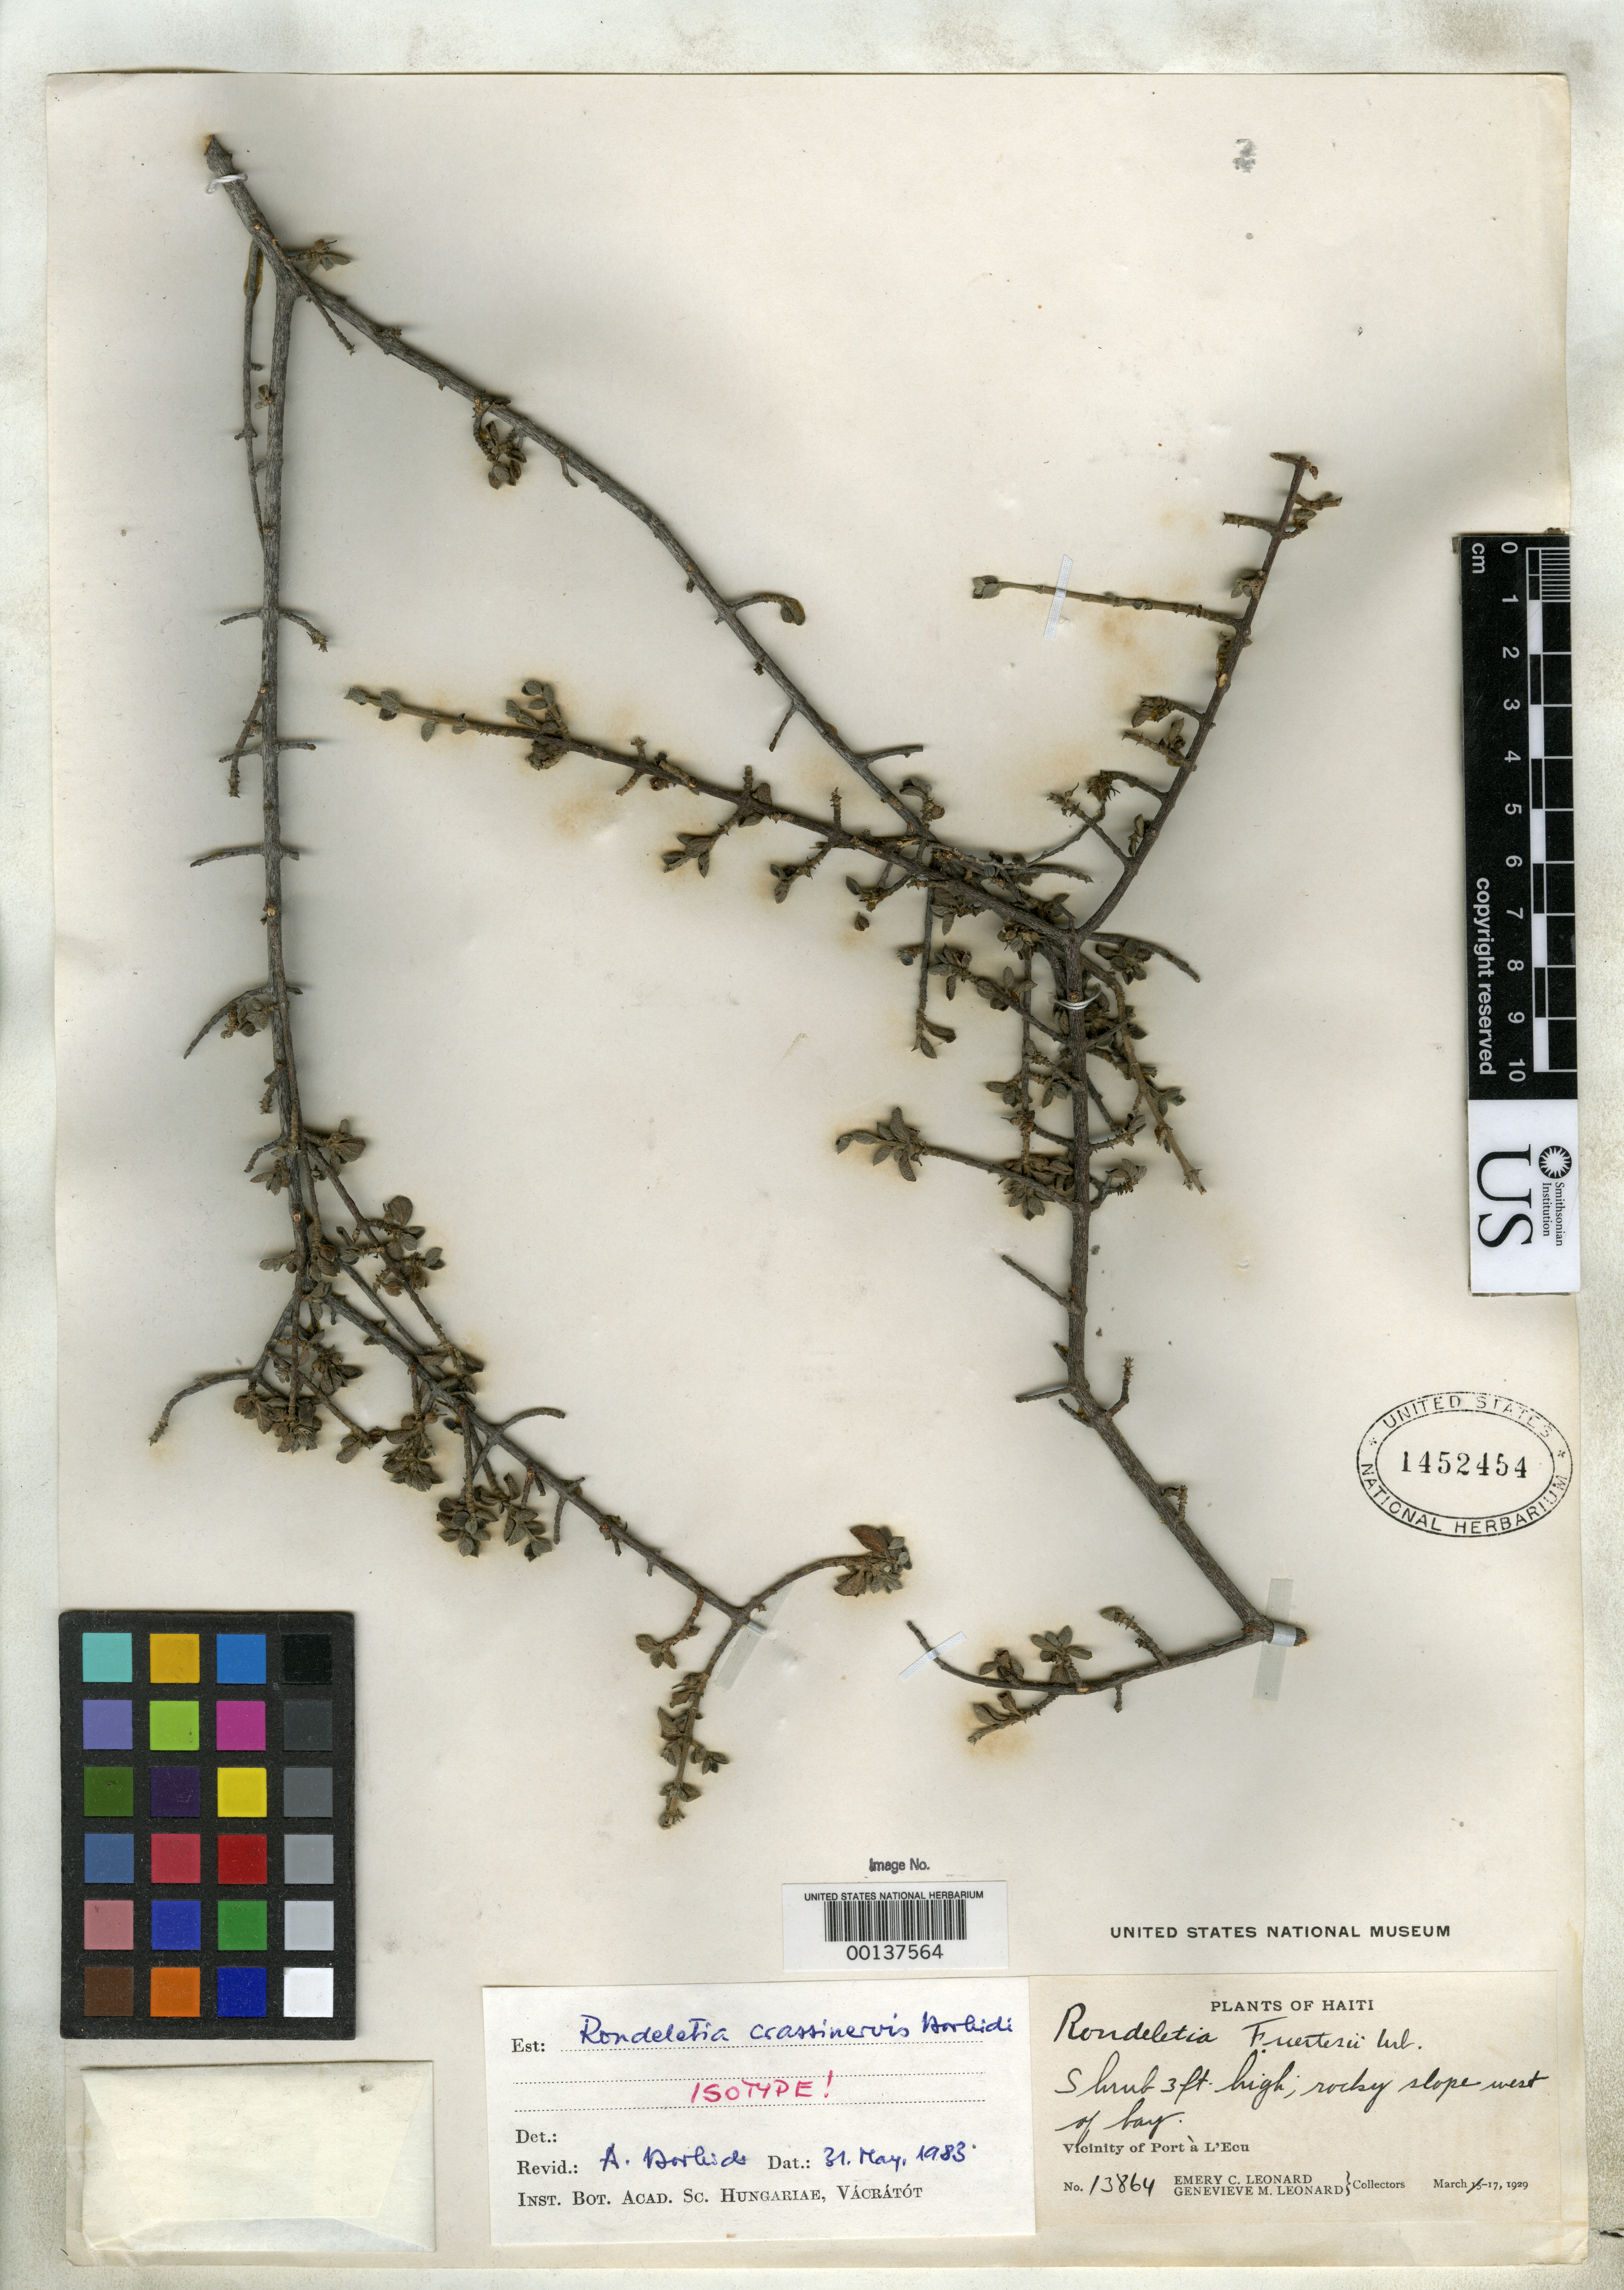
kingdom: Plantae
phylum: Tracheophyta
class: Magnoliopsida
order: Gentianales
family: Rubiaceae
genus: Rondeletia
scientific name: Rondeletia crassinervis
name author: Borhidi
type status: Isotype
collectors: E. C. Leonard & G. M. Leonard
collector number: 13864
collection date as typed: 17 Mar 1929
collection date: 1929-03-17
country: Haiti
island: Hispaniola Island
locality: Vicinity of Prot a l'Ecu.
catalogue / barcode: US 1452454